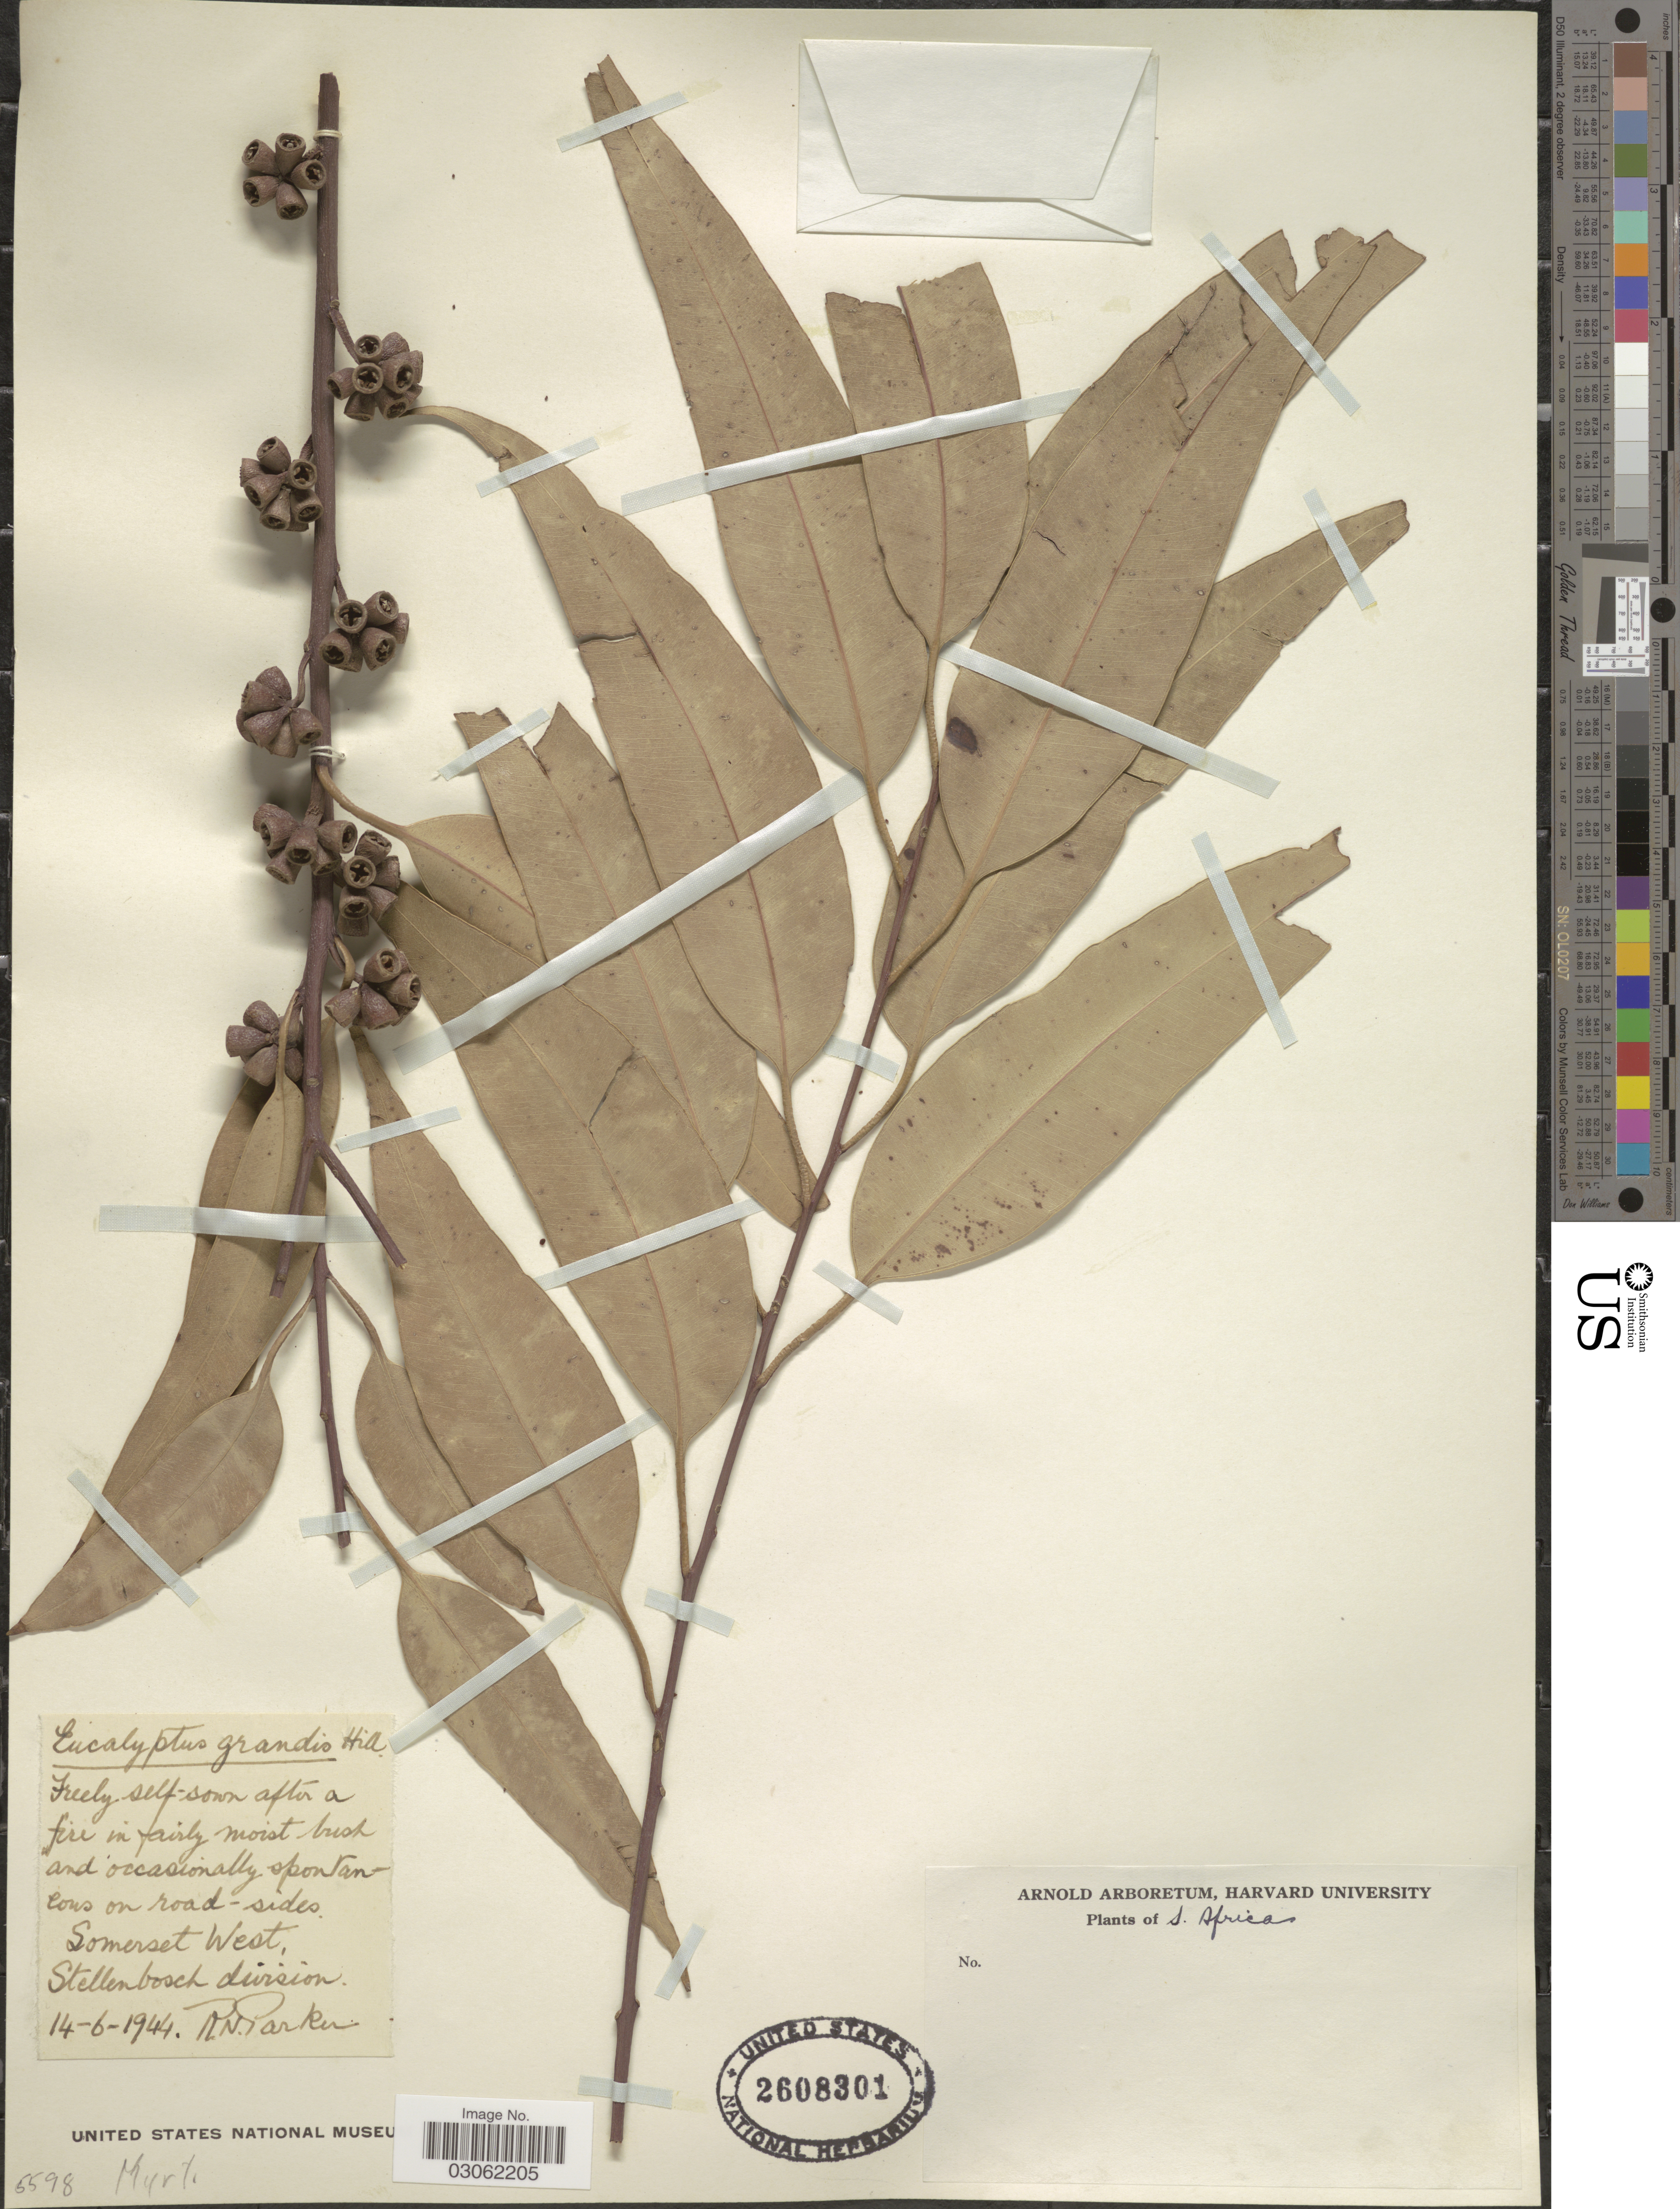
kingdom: Plantae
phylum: Tracheophyta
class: Magnoliopsida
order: Myrtales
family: Myrtaceae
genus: Eucalyptus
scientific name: Eucalyptus grandis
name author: W. Hill ex Maiden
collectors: R. N. Parker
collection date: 1944-06-14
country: South Africa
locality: Somerset West, Stellenbosch division.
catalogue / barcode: US 2608301